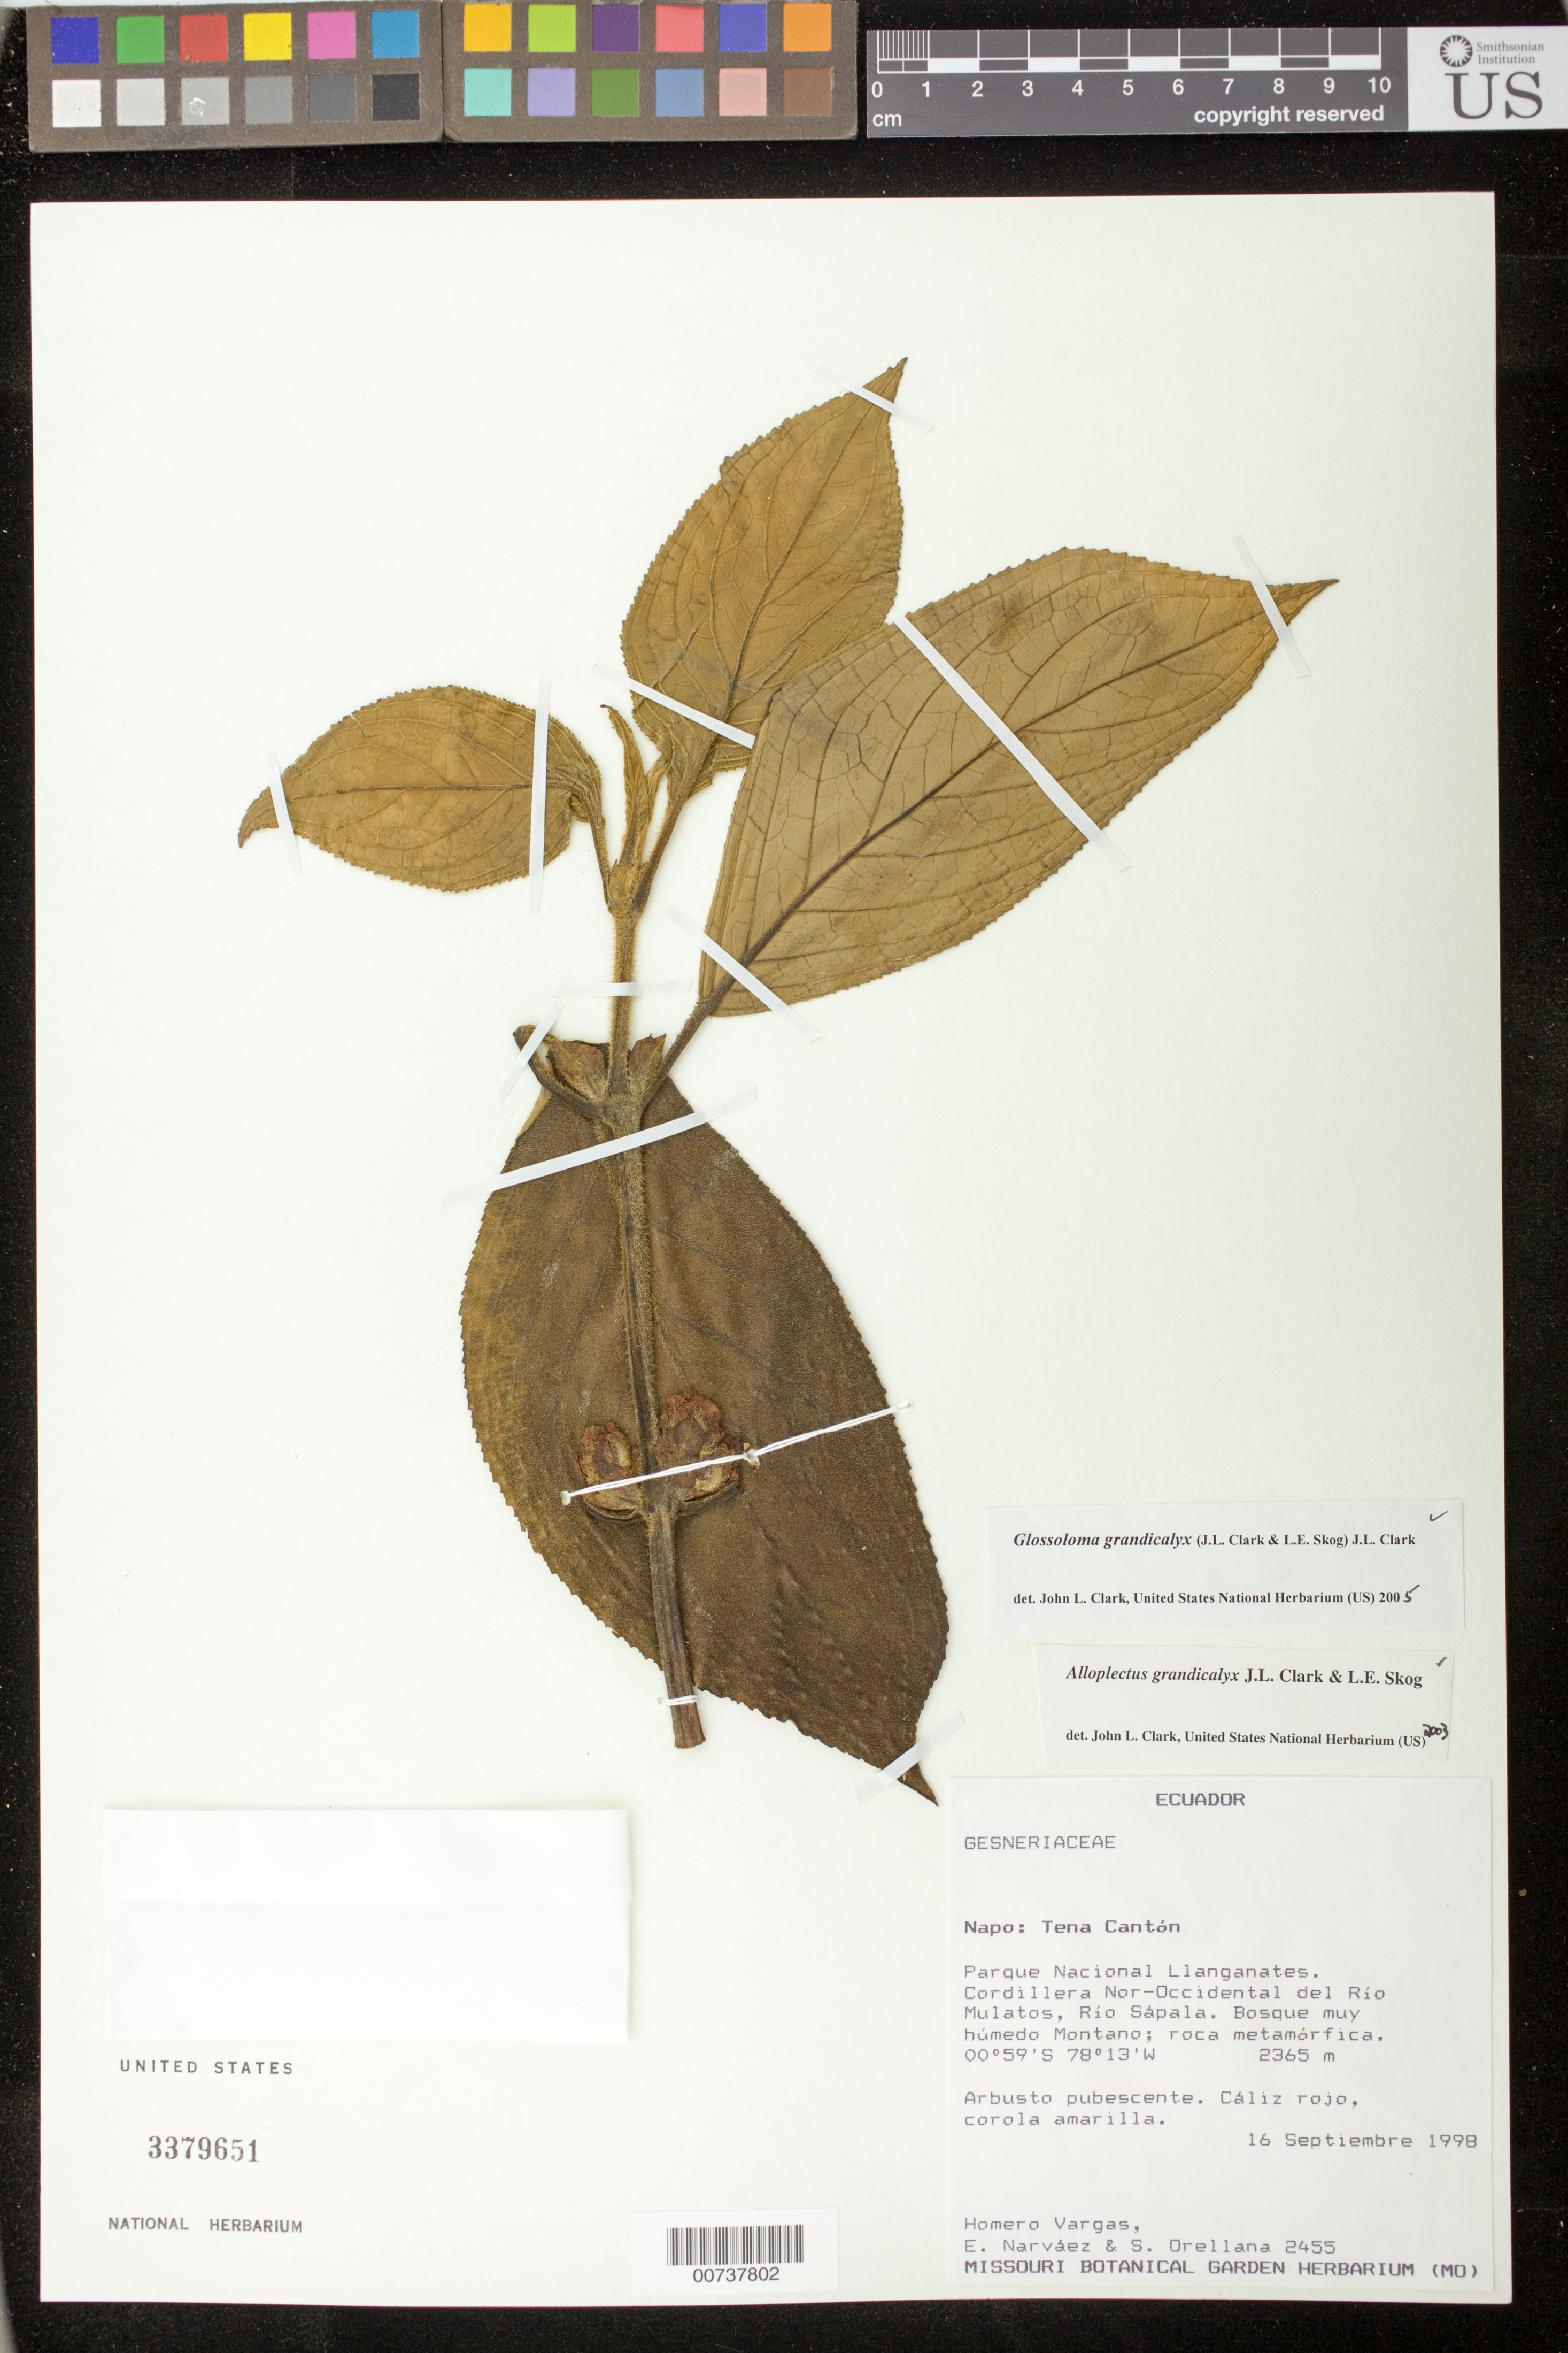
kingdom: Plantae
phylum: Tracheophyta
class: Magnoliopsida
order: Lamiales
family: Gesneriaceae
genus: Glossoloma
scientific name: Glossoloma grandicalyx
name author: (J.L. Clark & L.E. Skog) J.L. Clark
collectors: H. Vargas, E. Narváez & S. Orellana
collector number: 2455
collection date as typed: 16 Sep 1998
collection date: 1998-09-16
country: Ecuador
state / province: Napo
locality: Tena Cantón; Parque Nacional Llanganates, Cordillera Nor-Occidental del Río Mulatos, Río Sápala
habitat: Bosque muy húmedo montano; roca metamórfica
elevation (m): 2365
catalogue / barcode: US 3379651